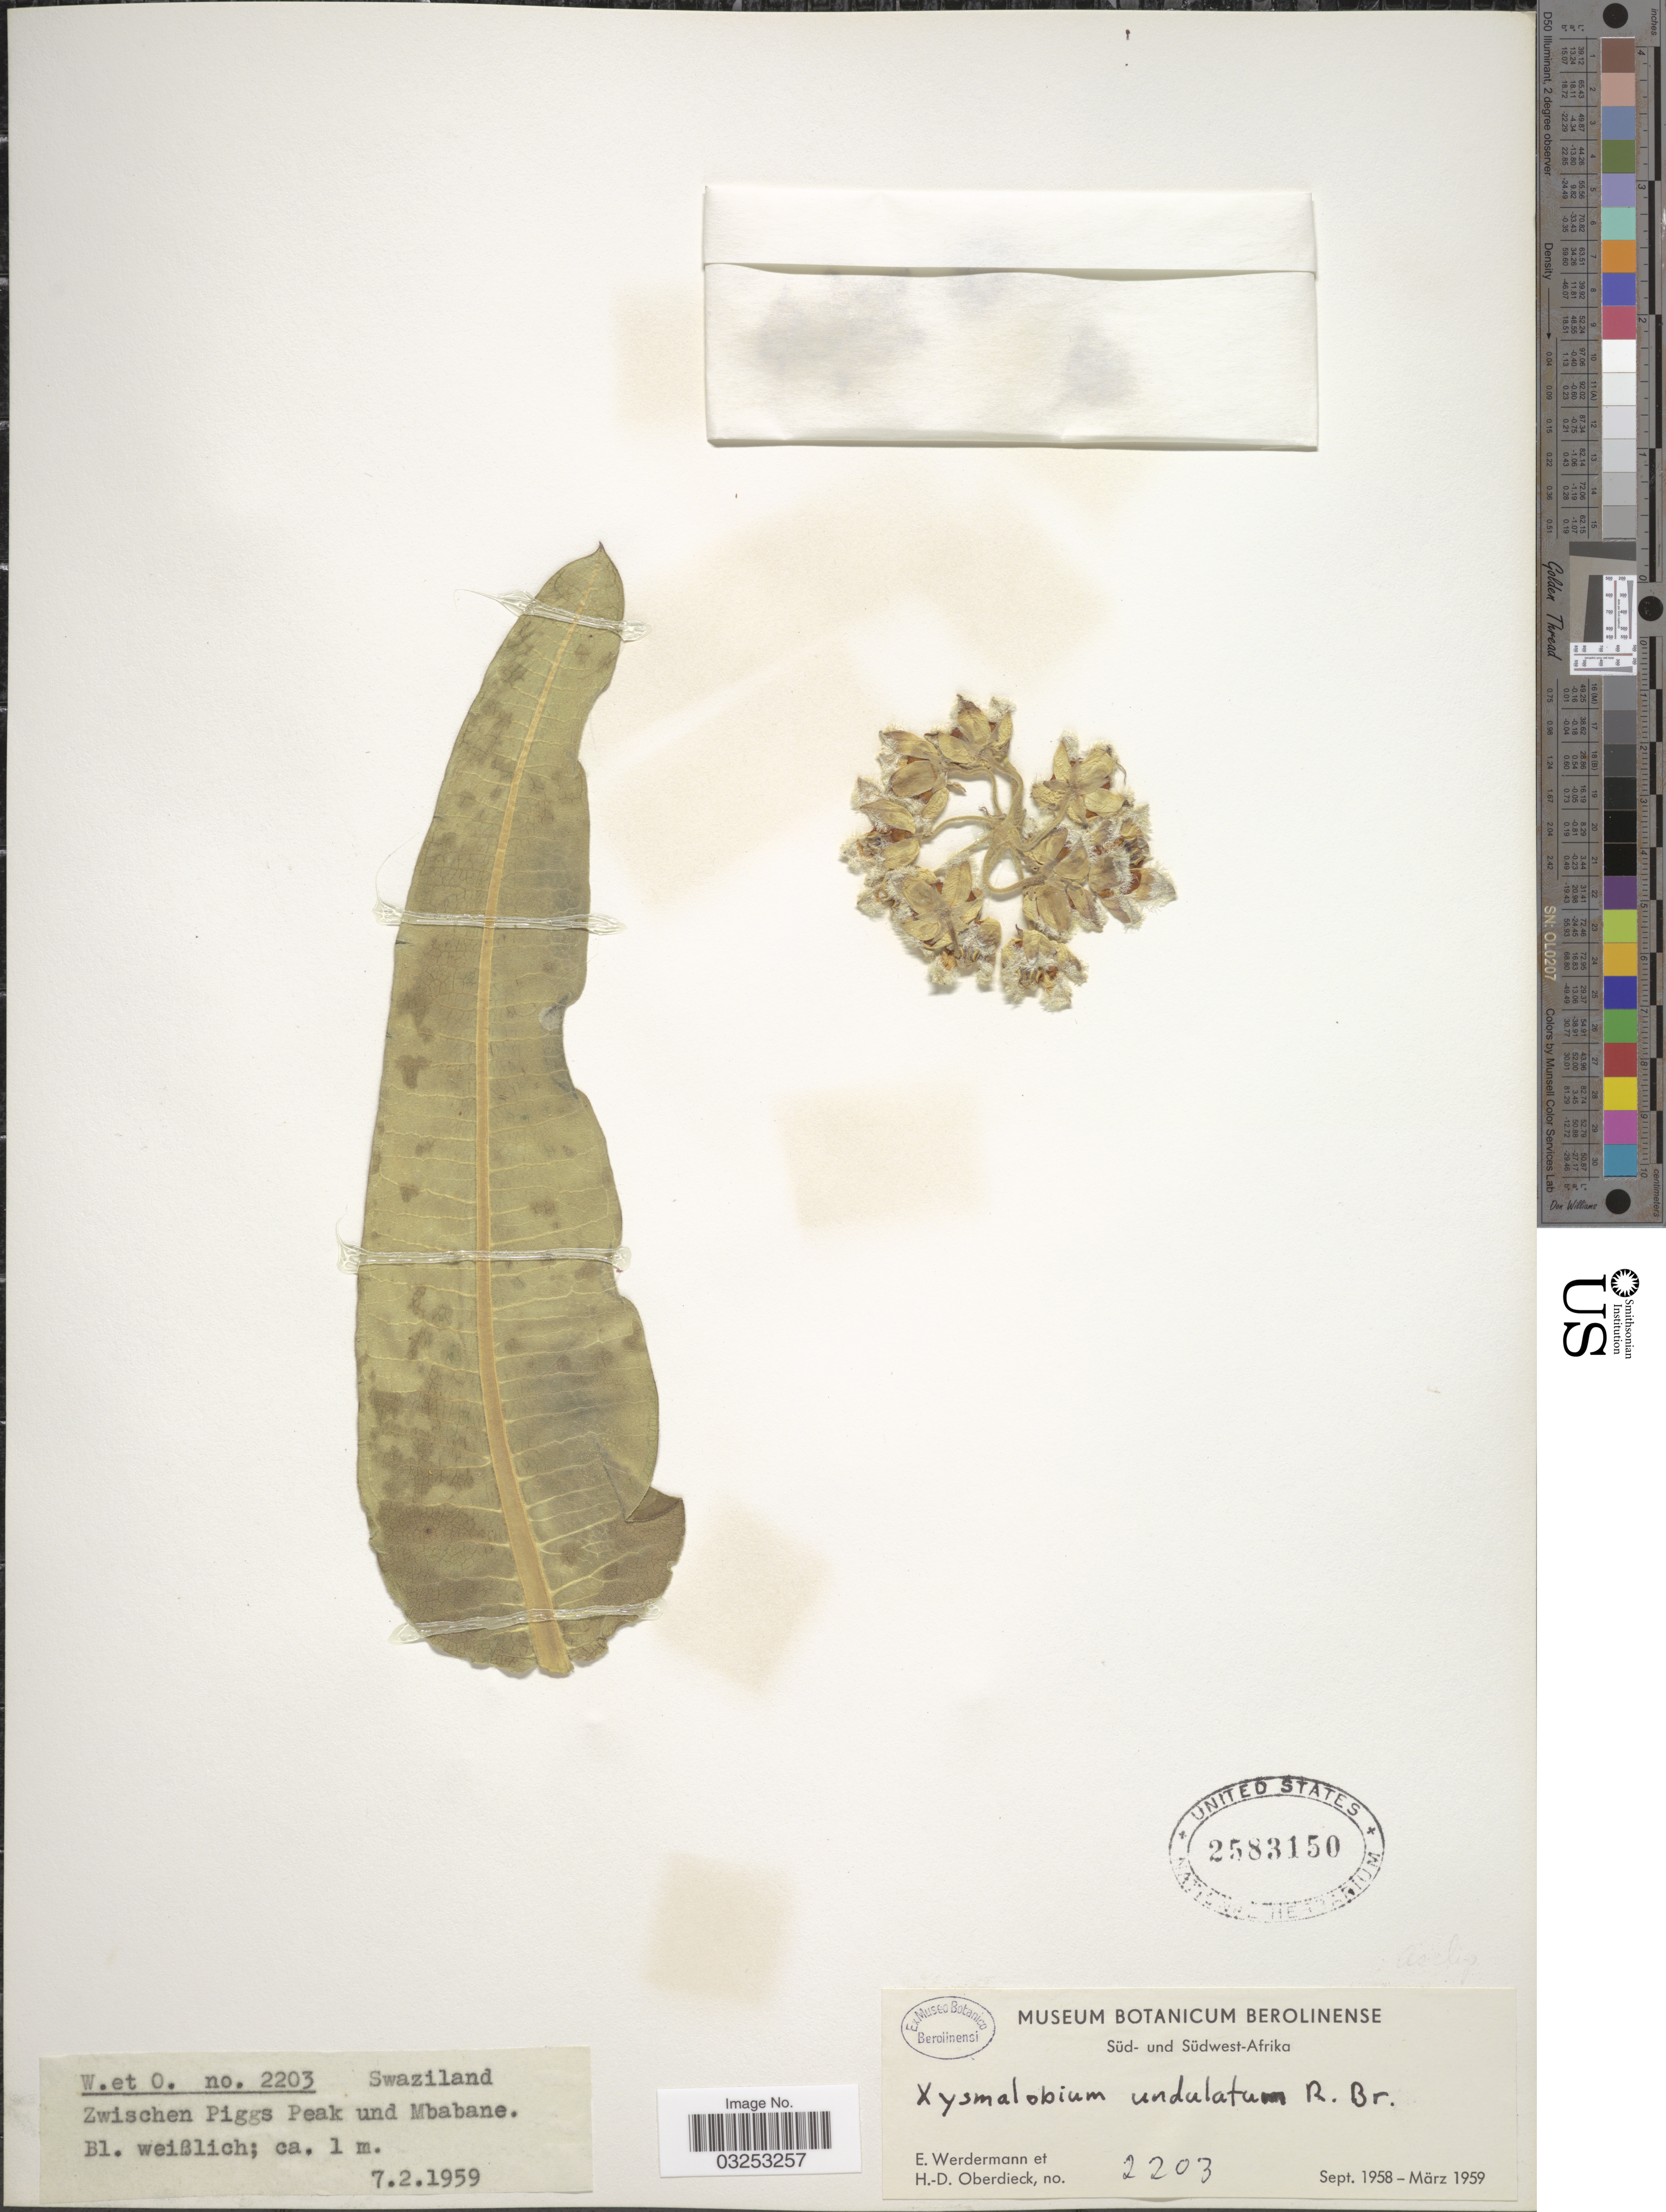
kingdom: Plantae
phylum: Tracheophyta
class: Magnoliopsida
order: Gentianales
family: Apocynaceae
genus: Xysmalobium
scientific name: Xysmalobium undulatum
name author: (L.) W.T. Aiton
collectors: E. Werdermann & H. Oberdieck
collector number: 2203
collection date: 1959-02-07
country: Eswatini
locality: Zwischen Piggs Peak und Mbabane.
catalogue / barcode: US 2583150